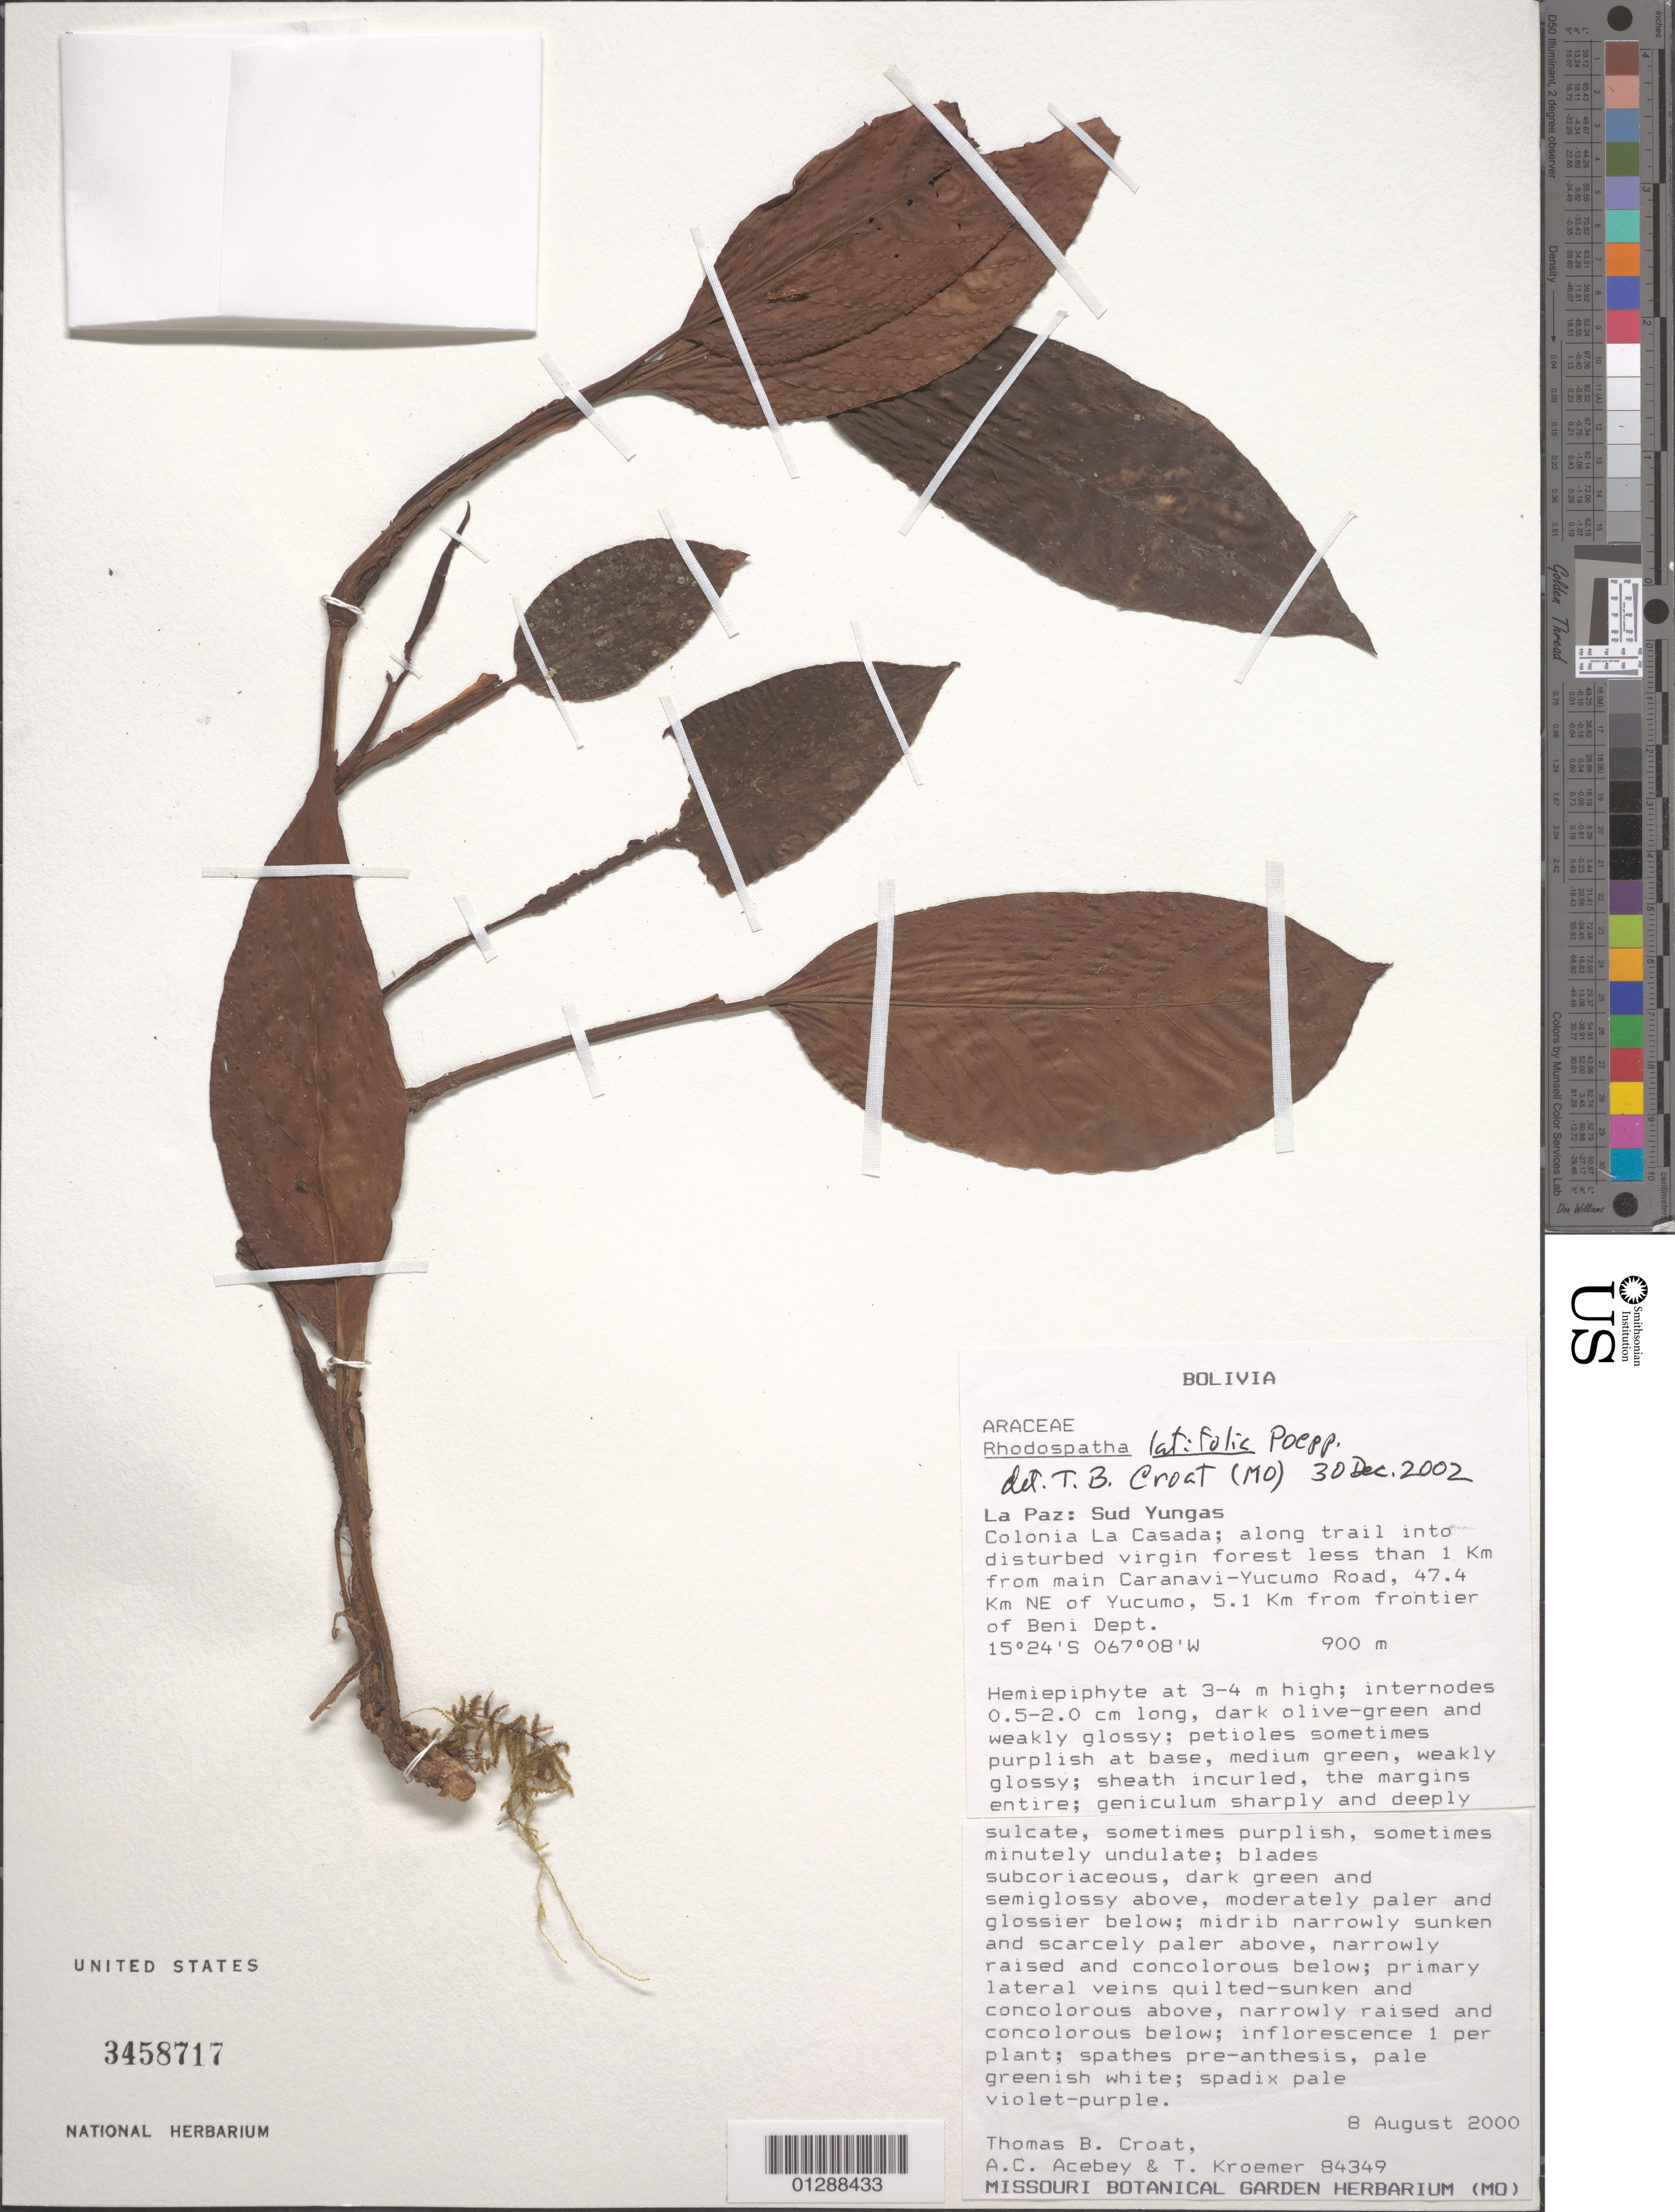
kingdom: Plantae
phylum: Tracheophyta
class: Liliopsida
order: Alismatales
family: Araceae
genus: Rhodospatha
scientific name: Rhodospatha latifolia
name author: Poepp. & Endl.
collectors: T. B. Croat, A. Acebey & T. Kroemer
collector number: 84349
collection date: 2000-08-08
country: Bolivia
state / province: La Paz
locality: Sud Yungas. Colonia La Casada; along trail into disturbed virgin forest less than 1 Km from main Caranavi-Yucumo Road, 47.4 Km NE of Yucumo, 5.1 Km from frontier of Beni Dept.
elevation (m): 900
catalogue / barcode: US 3458717